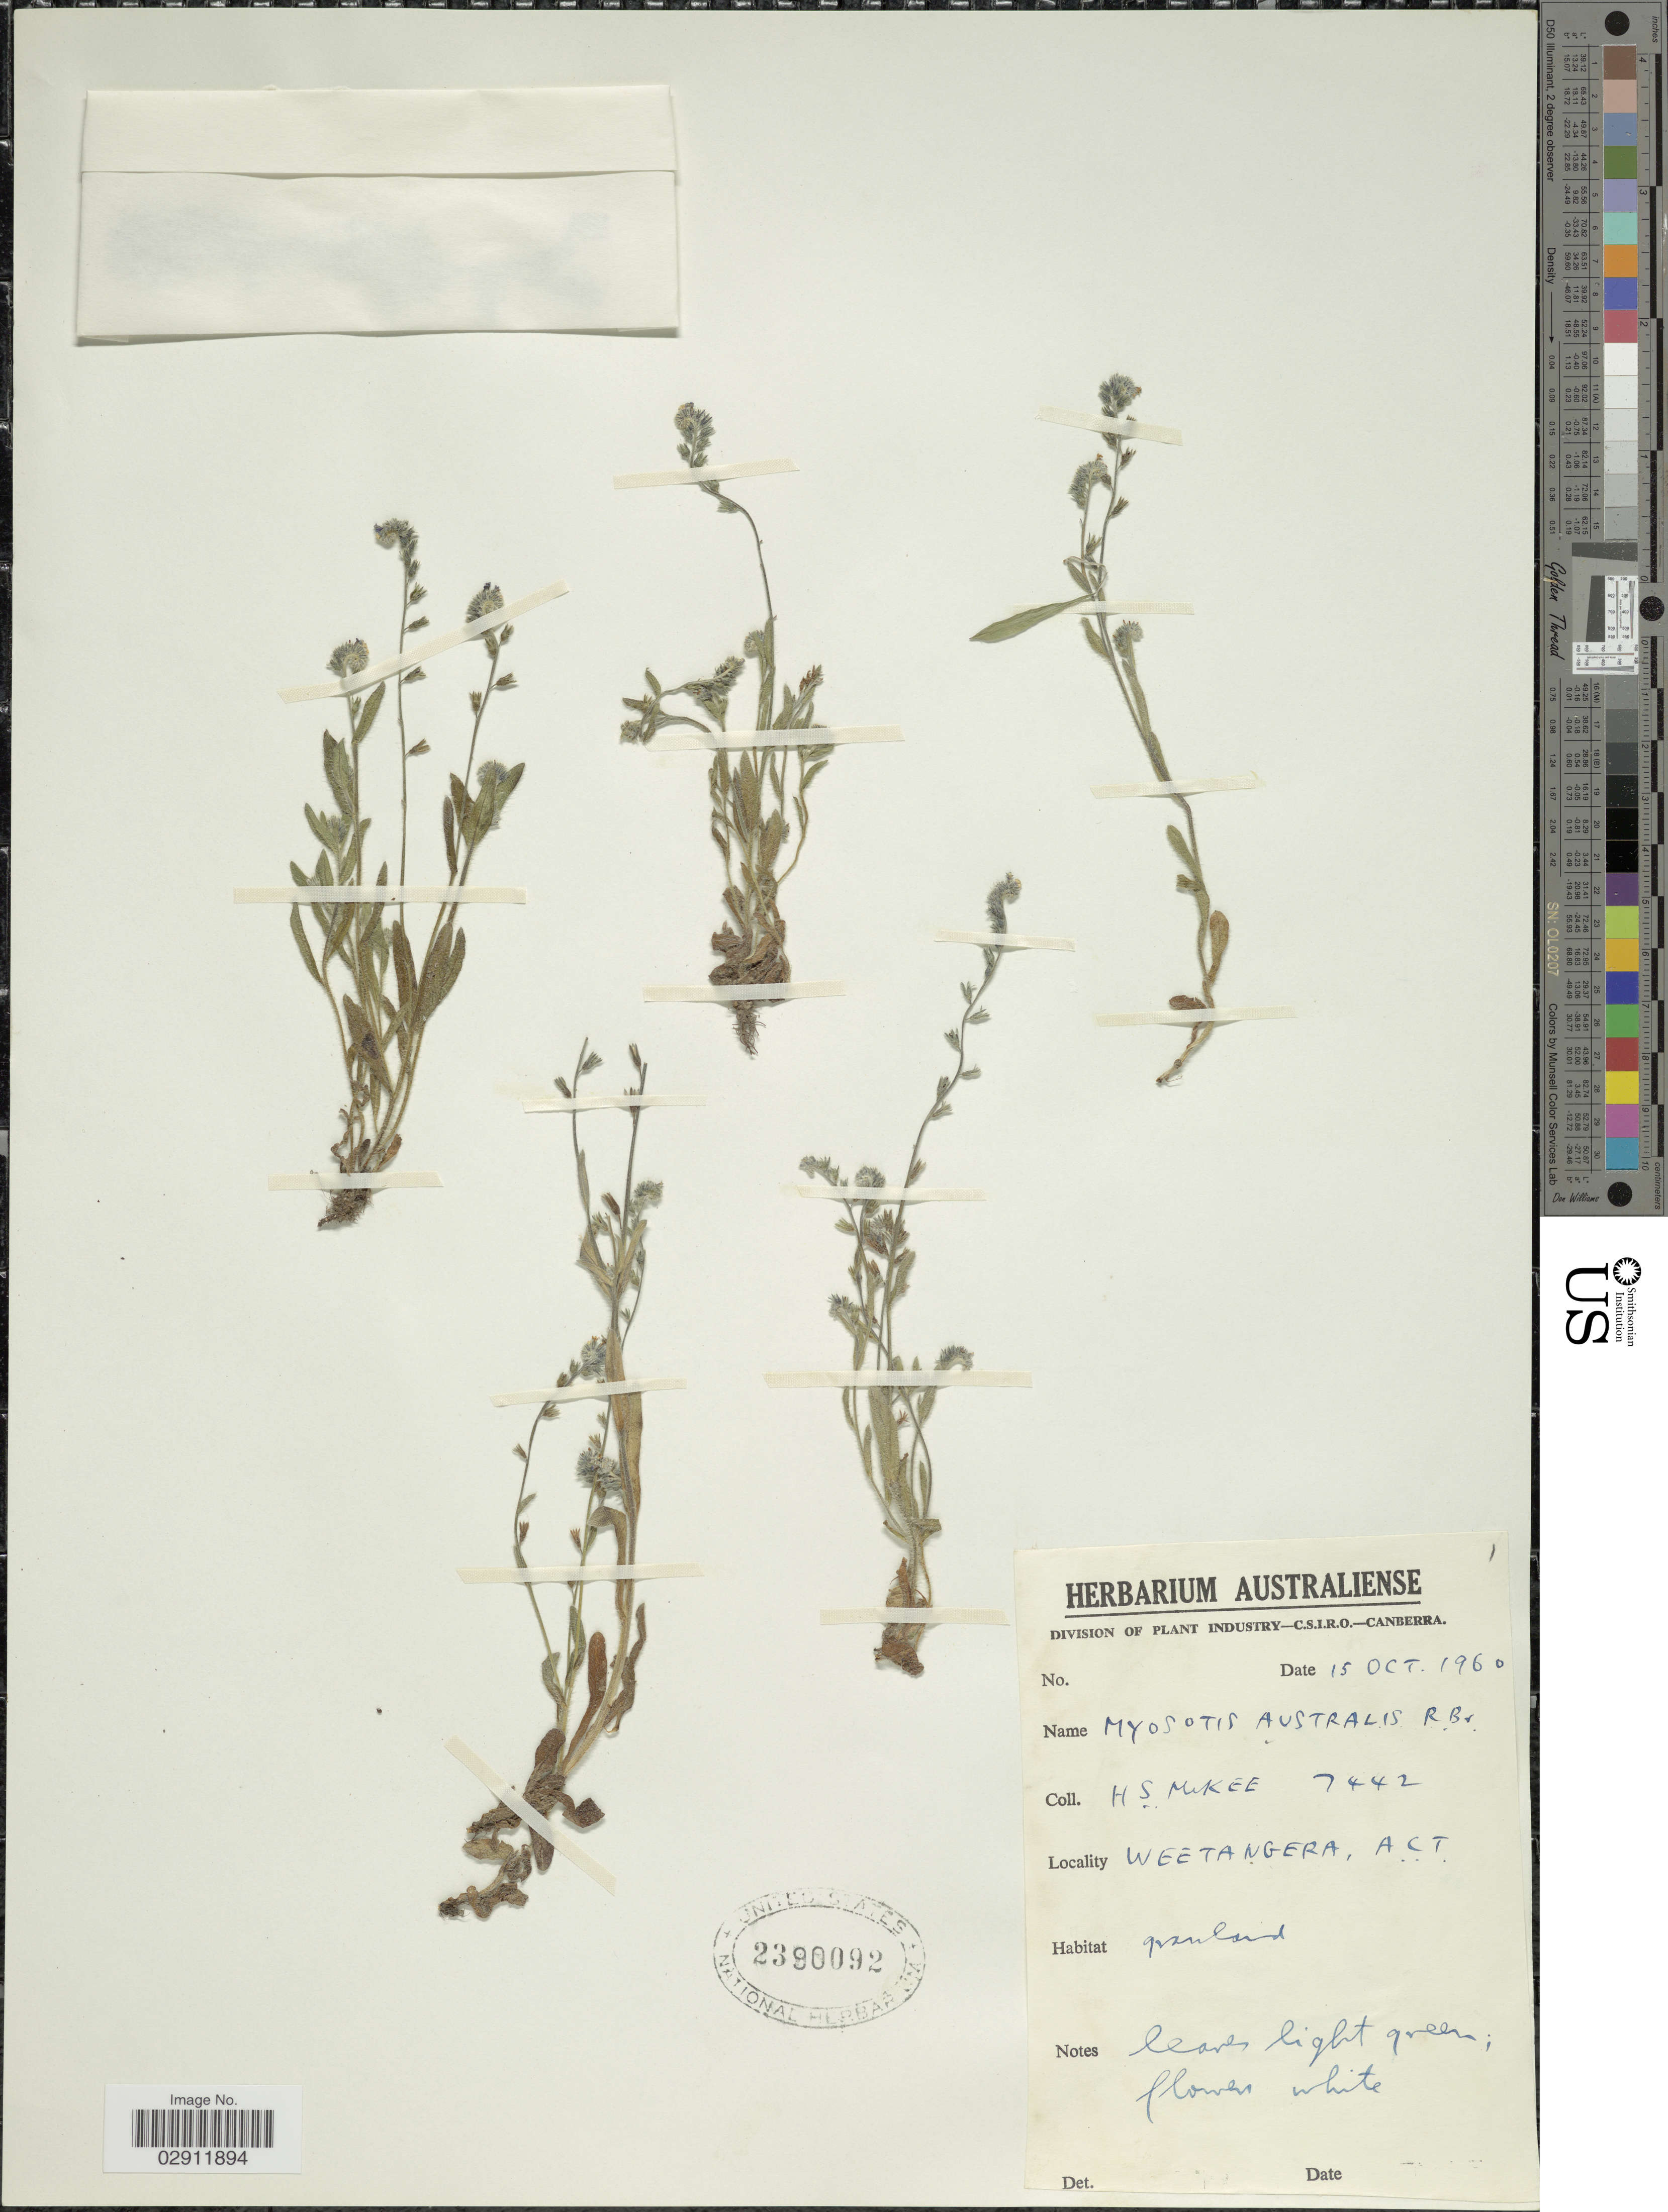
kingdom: Plantae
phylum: Tracheophyta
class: Magnoliopsida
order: Boraginales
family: Boraginaceae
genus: Myosotis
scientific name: Myosotis australis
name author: R. Br.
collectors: H. S. McKee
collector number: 7442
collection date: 1960-10-15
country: Australia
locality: Weetangera, A.C.T.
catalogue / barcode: US 2390092